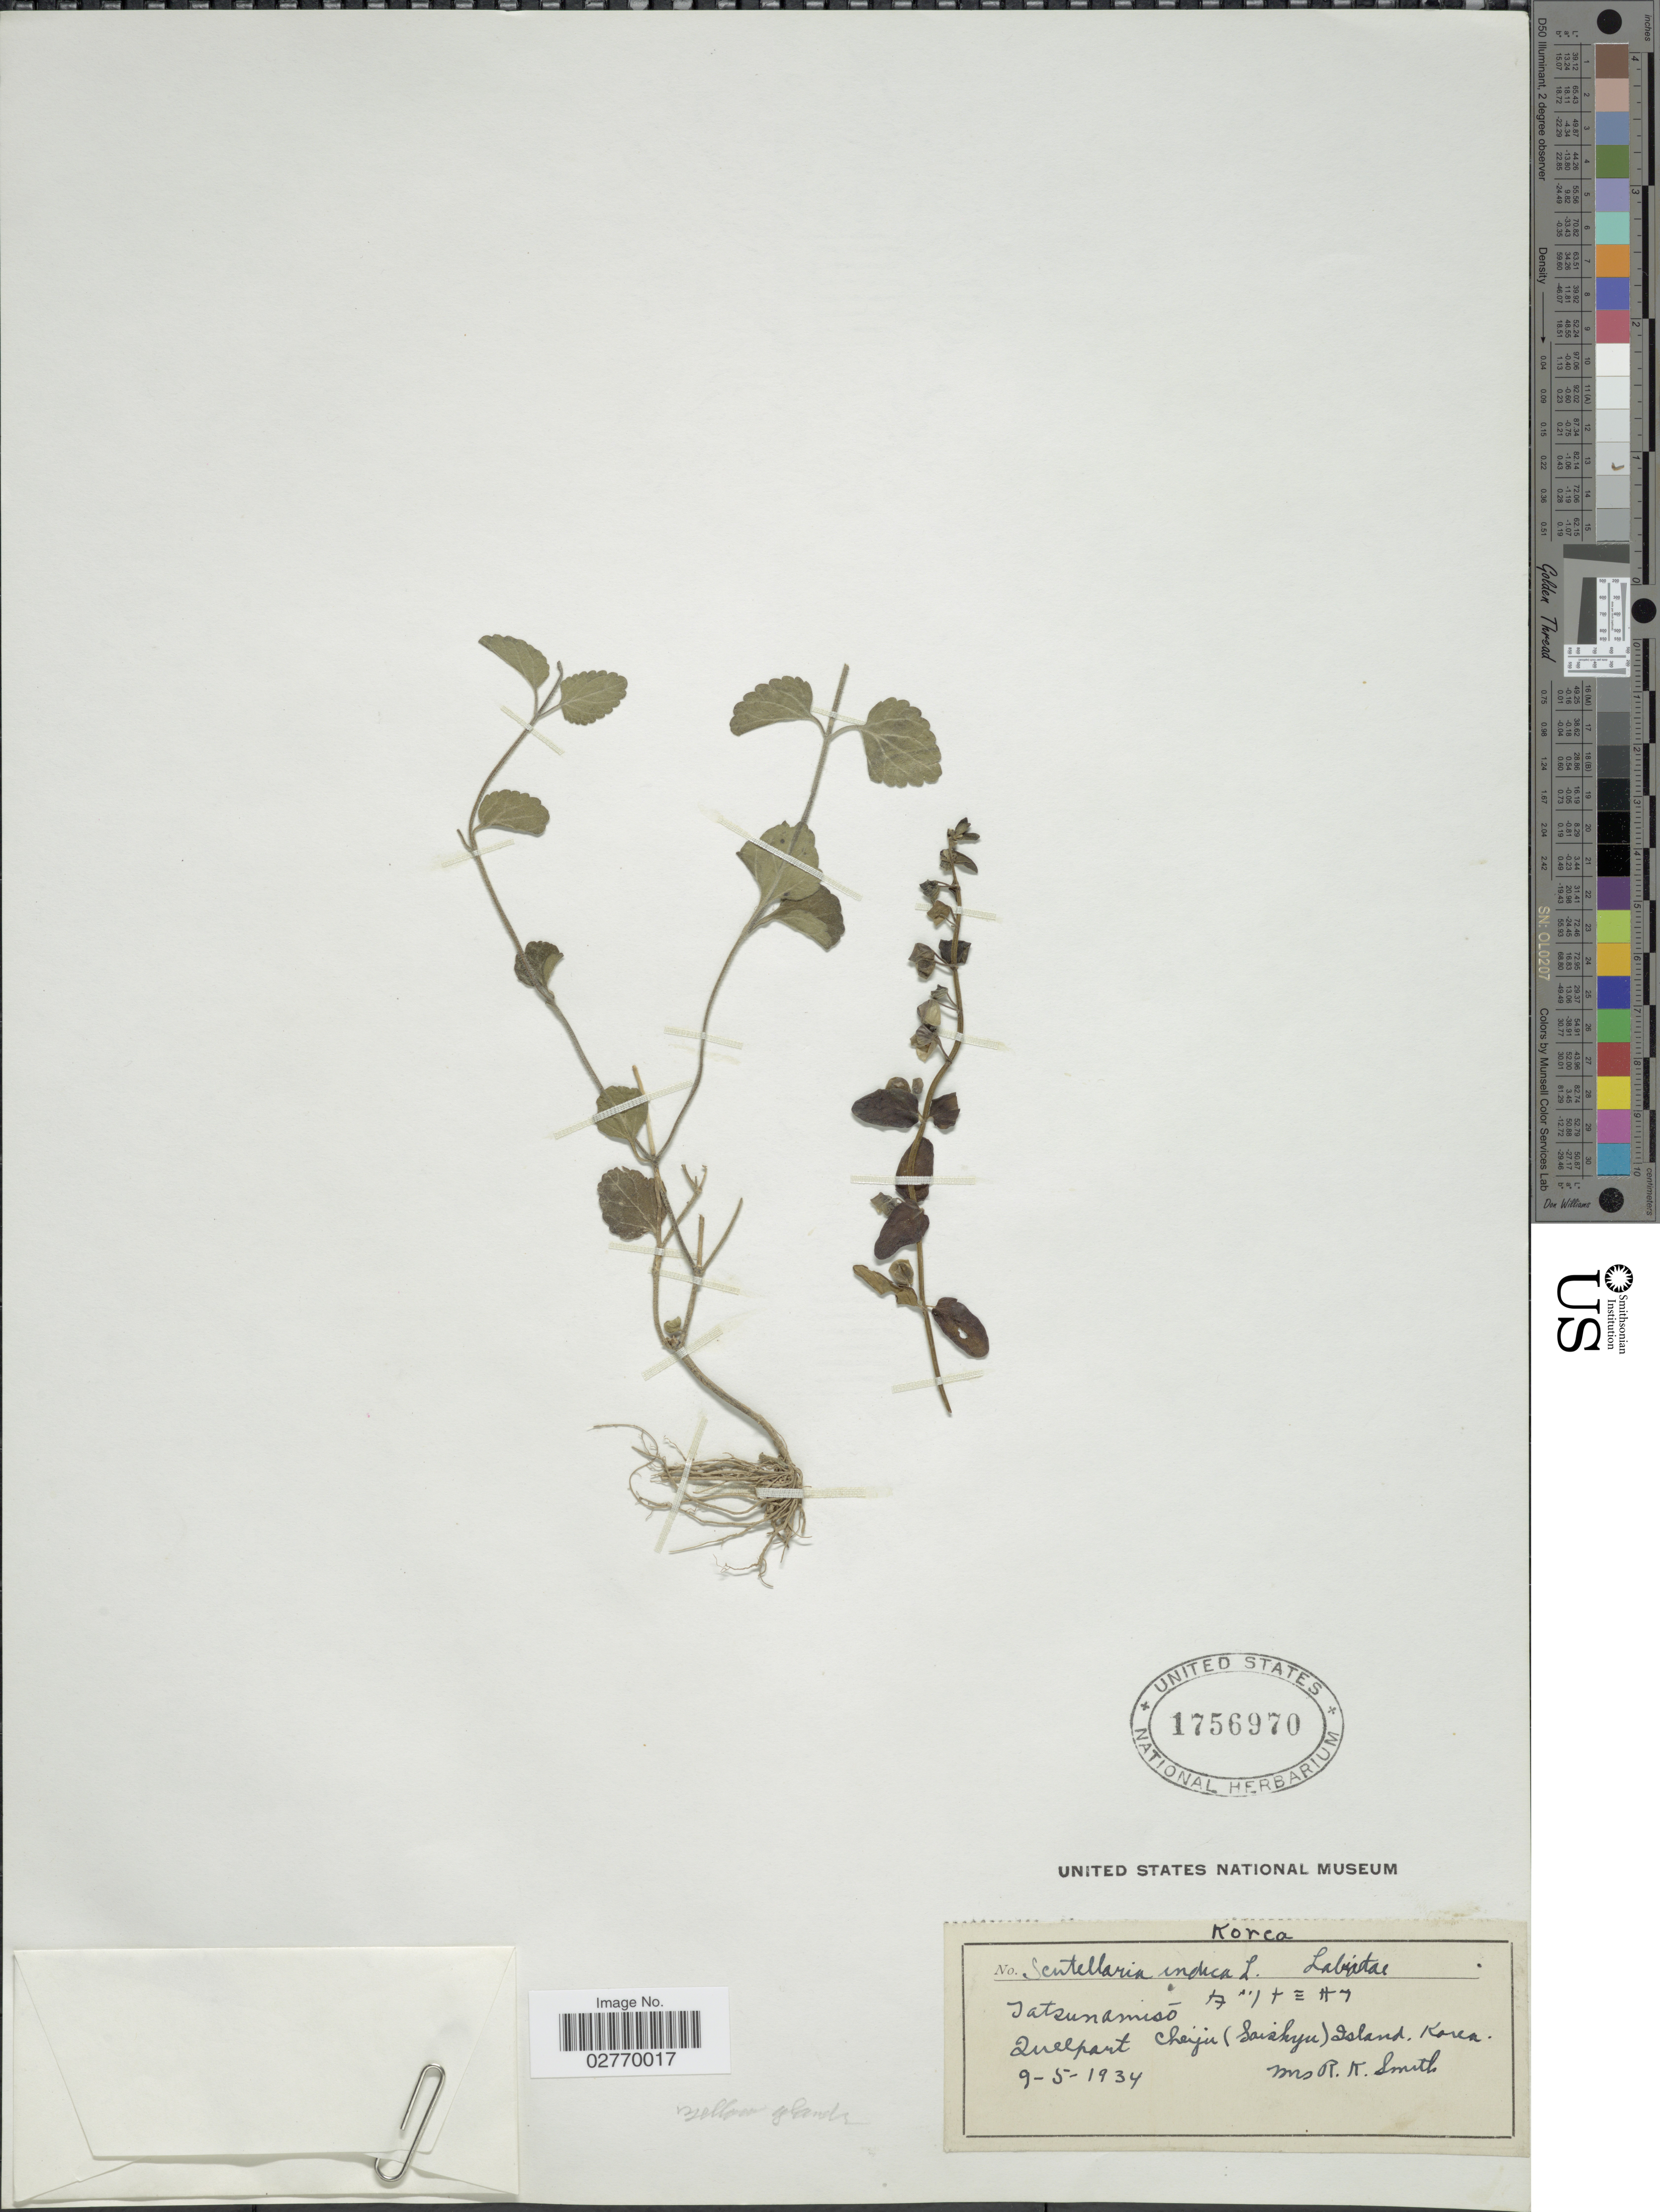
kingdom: Plantae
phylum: Tracheophyta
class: Magnoliopsida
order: Lamiales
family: Lamiaceae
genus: Scutellaria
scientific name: Scutellaria indica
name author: L.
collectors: R. Smith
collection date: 1934-05-09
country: South Korea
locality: Korea. Quelpart Cheiju (Saiskyu) Island.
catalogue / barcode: US 1756970